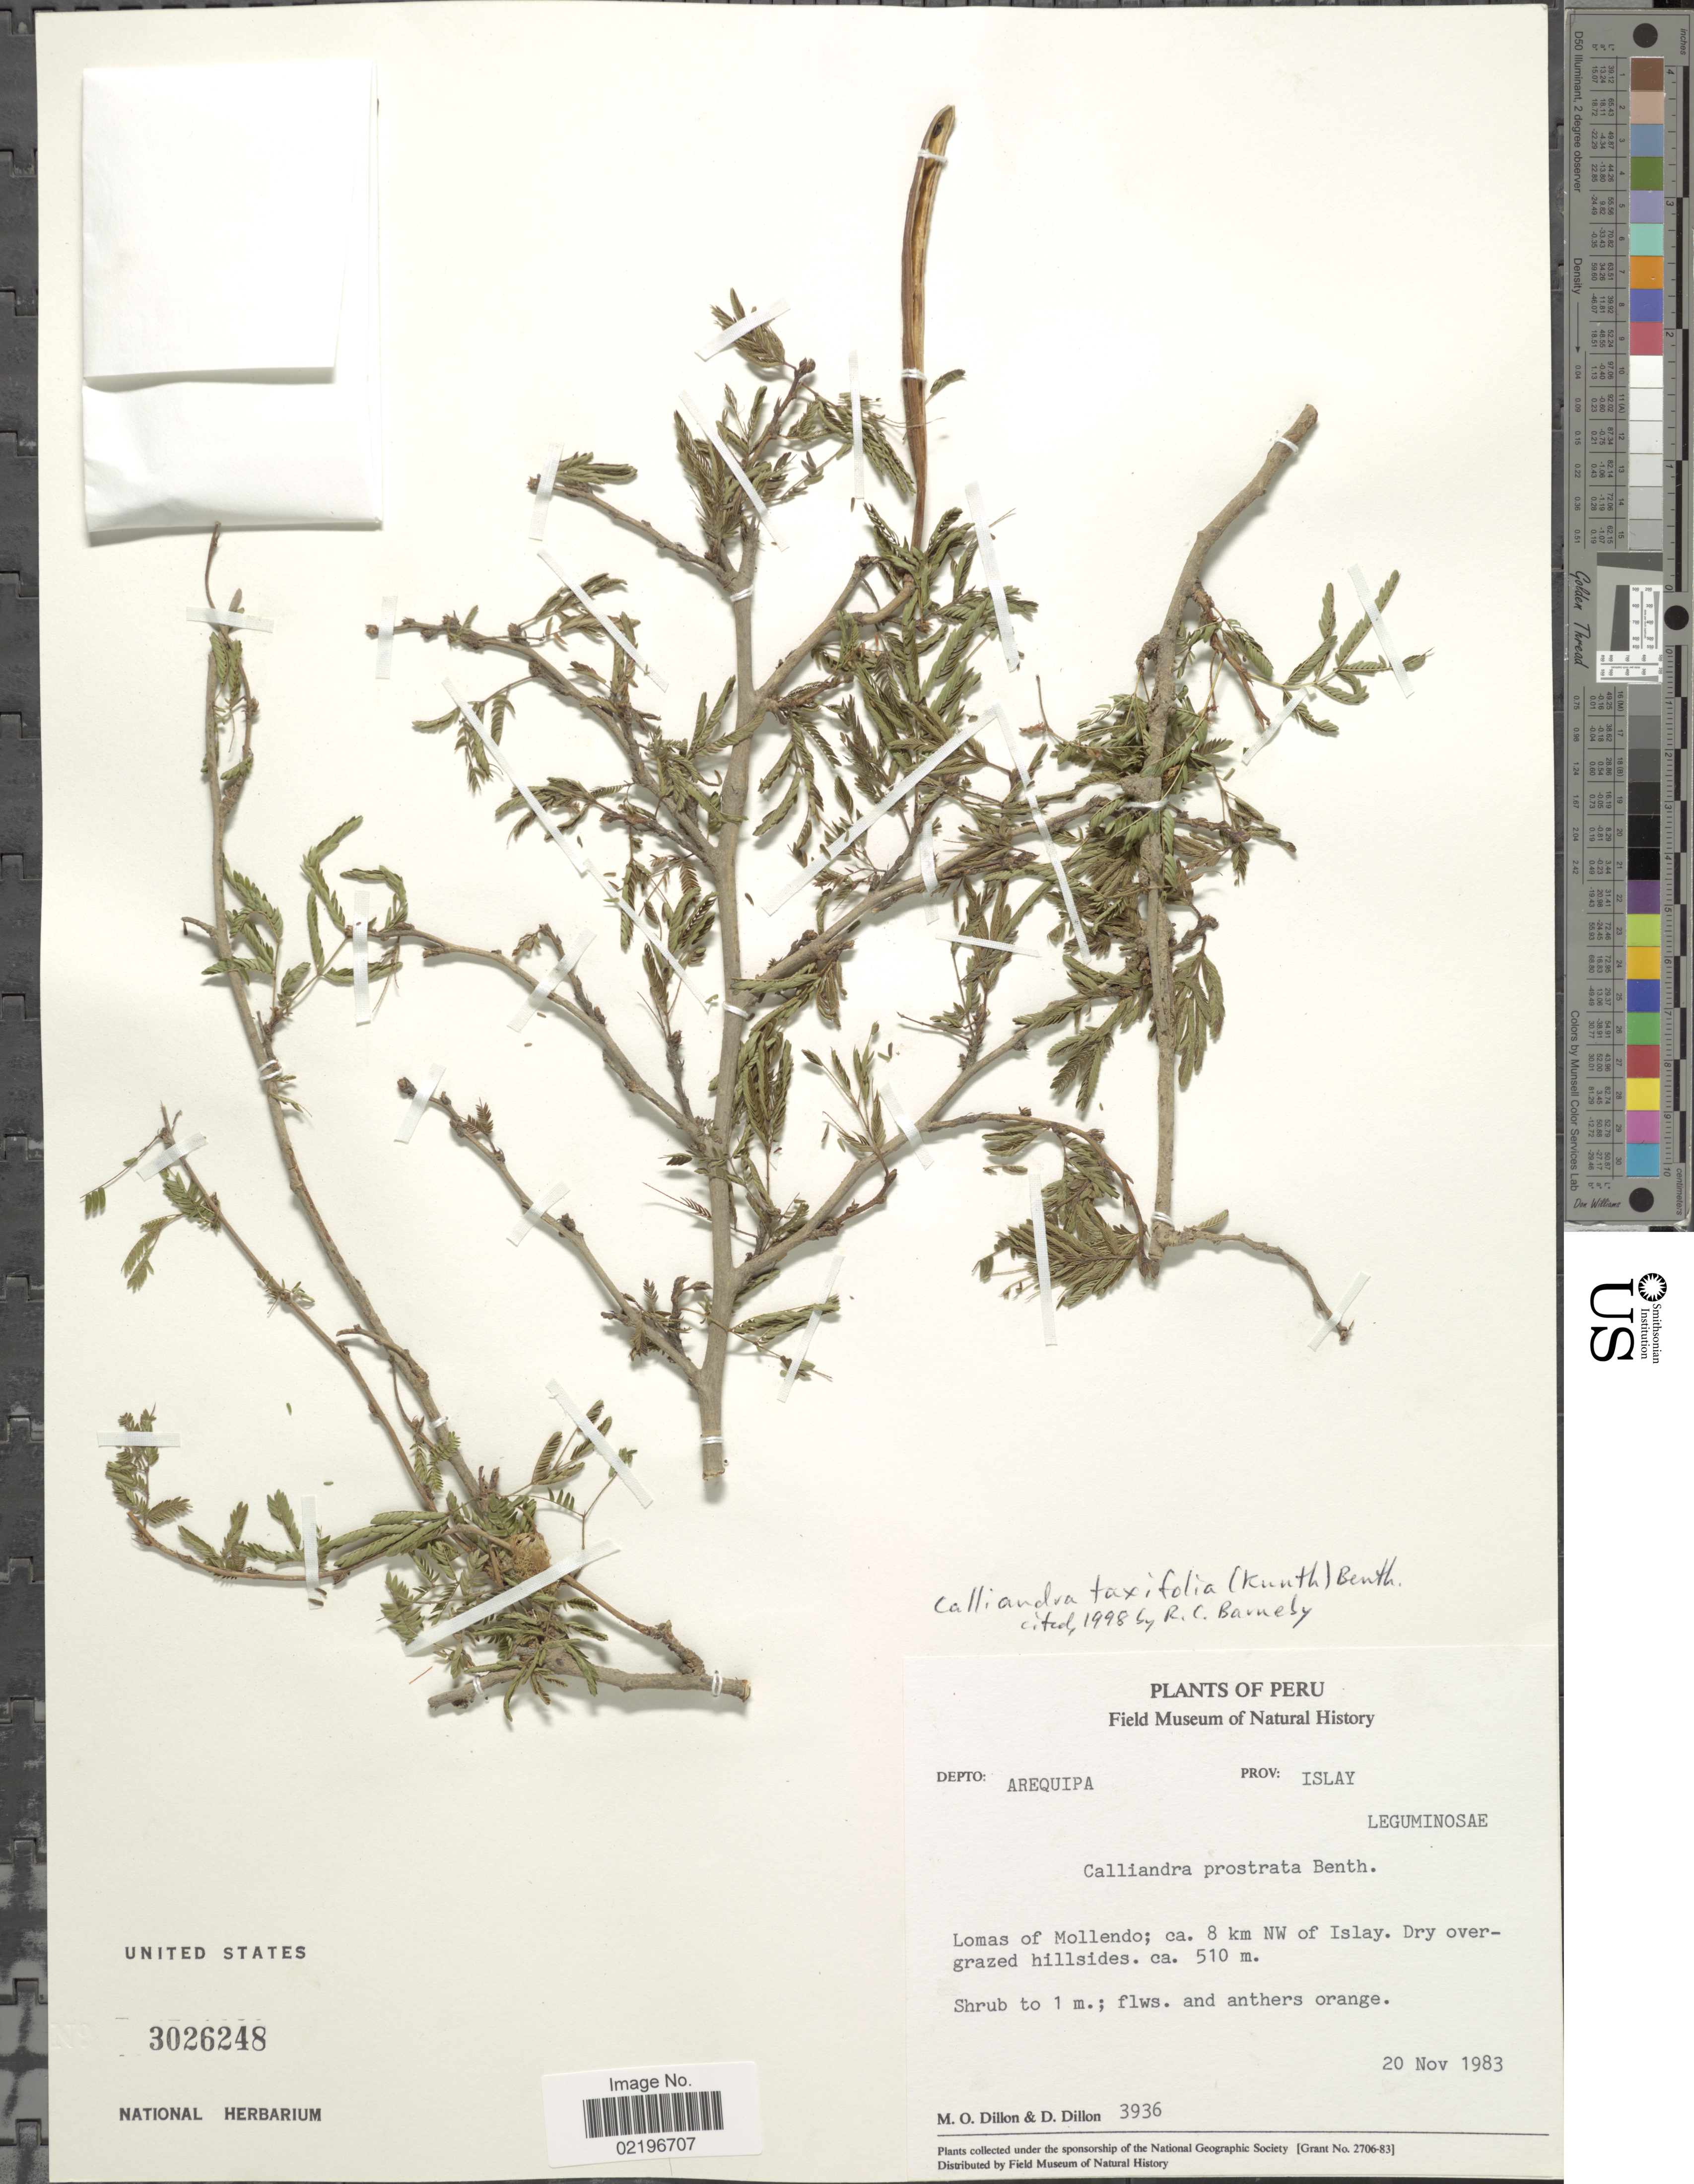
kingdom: Plantae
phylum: Tracheophyta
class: Magnoliopsida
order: Fabales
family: Fabaceae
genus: Calliandra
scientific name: Calliandra taxifolia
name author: (Kunth) Benth.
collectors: M. O. Dillon & D. Dillon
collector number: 3936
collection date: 1983-11-20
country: Peru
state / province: Arequipa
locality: Prov. Islay. Lomas of Mollendo; ca. 8 km NW of Islay.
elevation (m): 510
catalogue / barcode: US 3026248